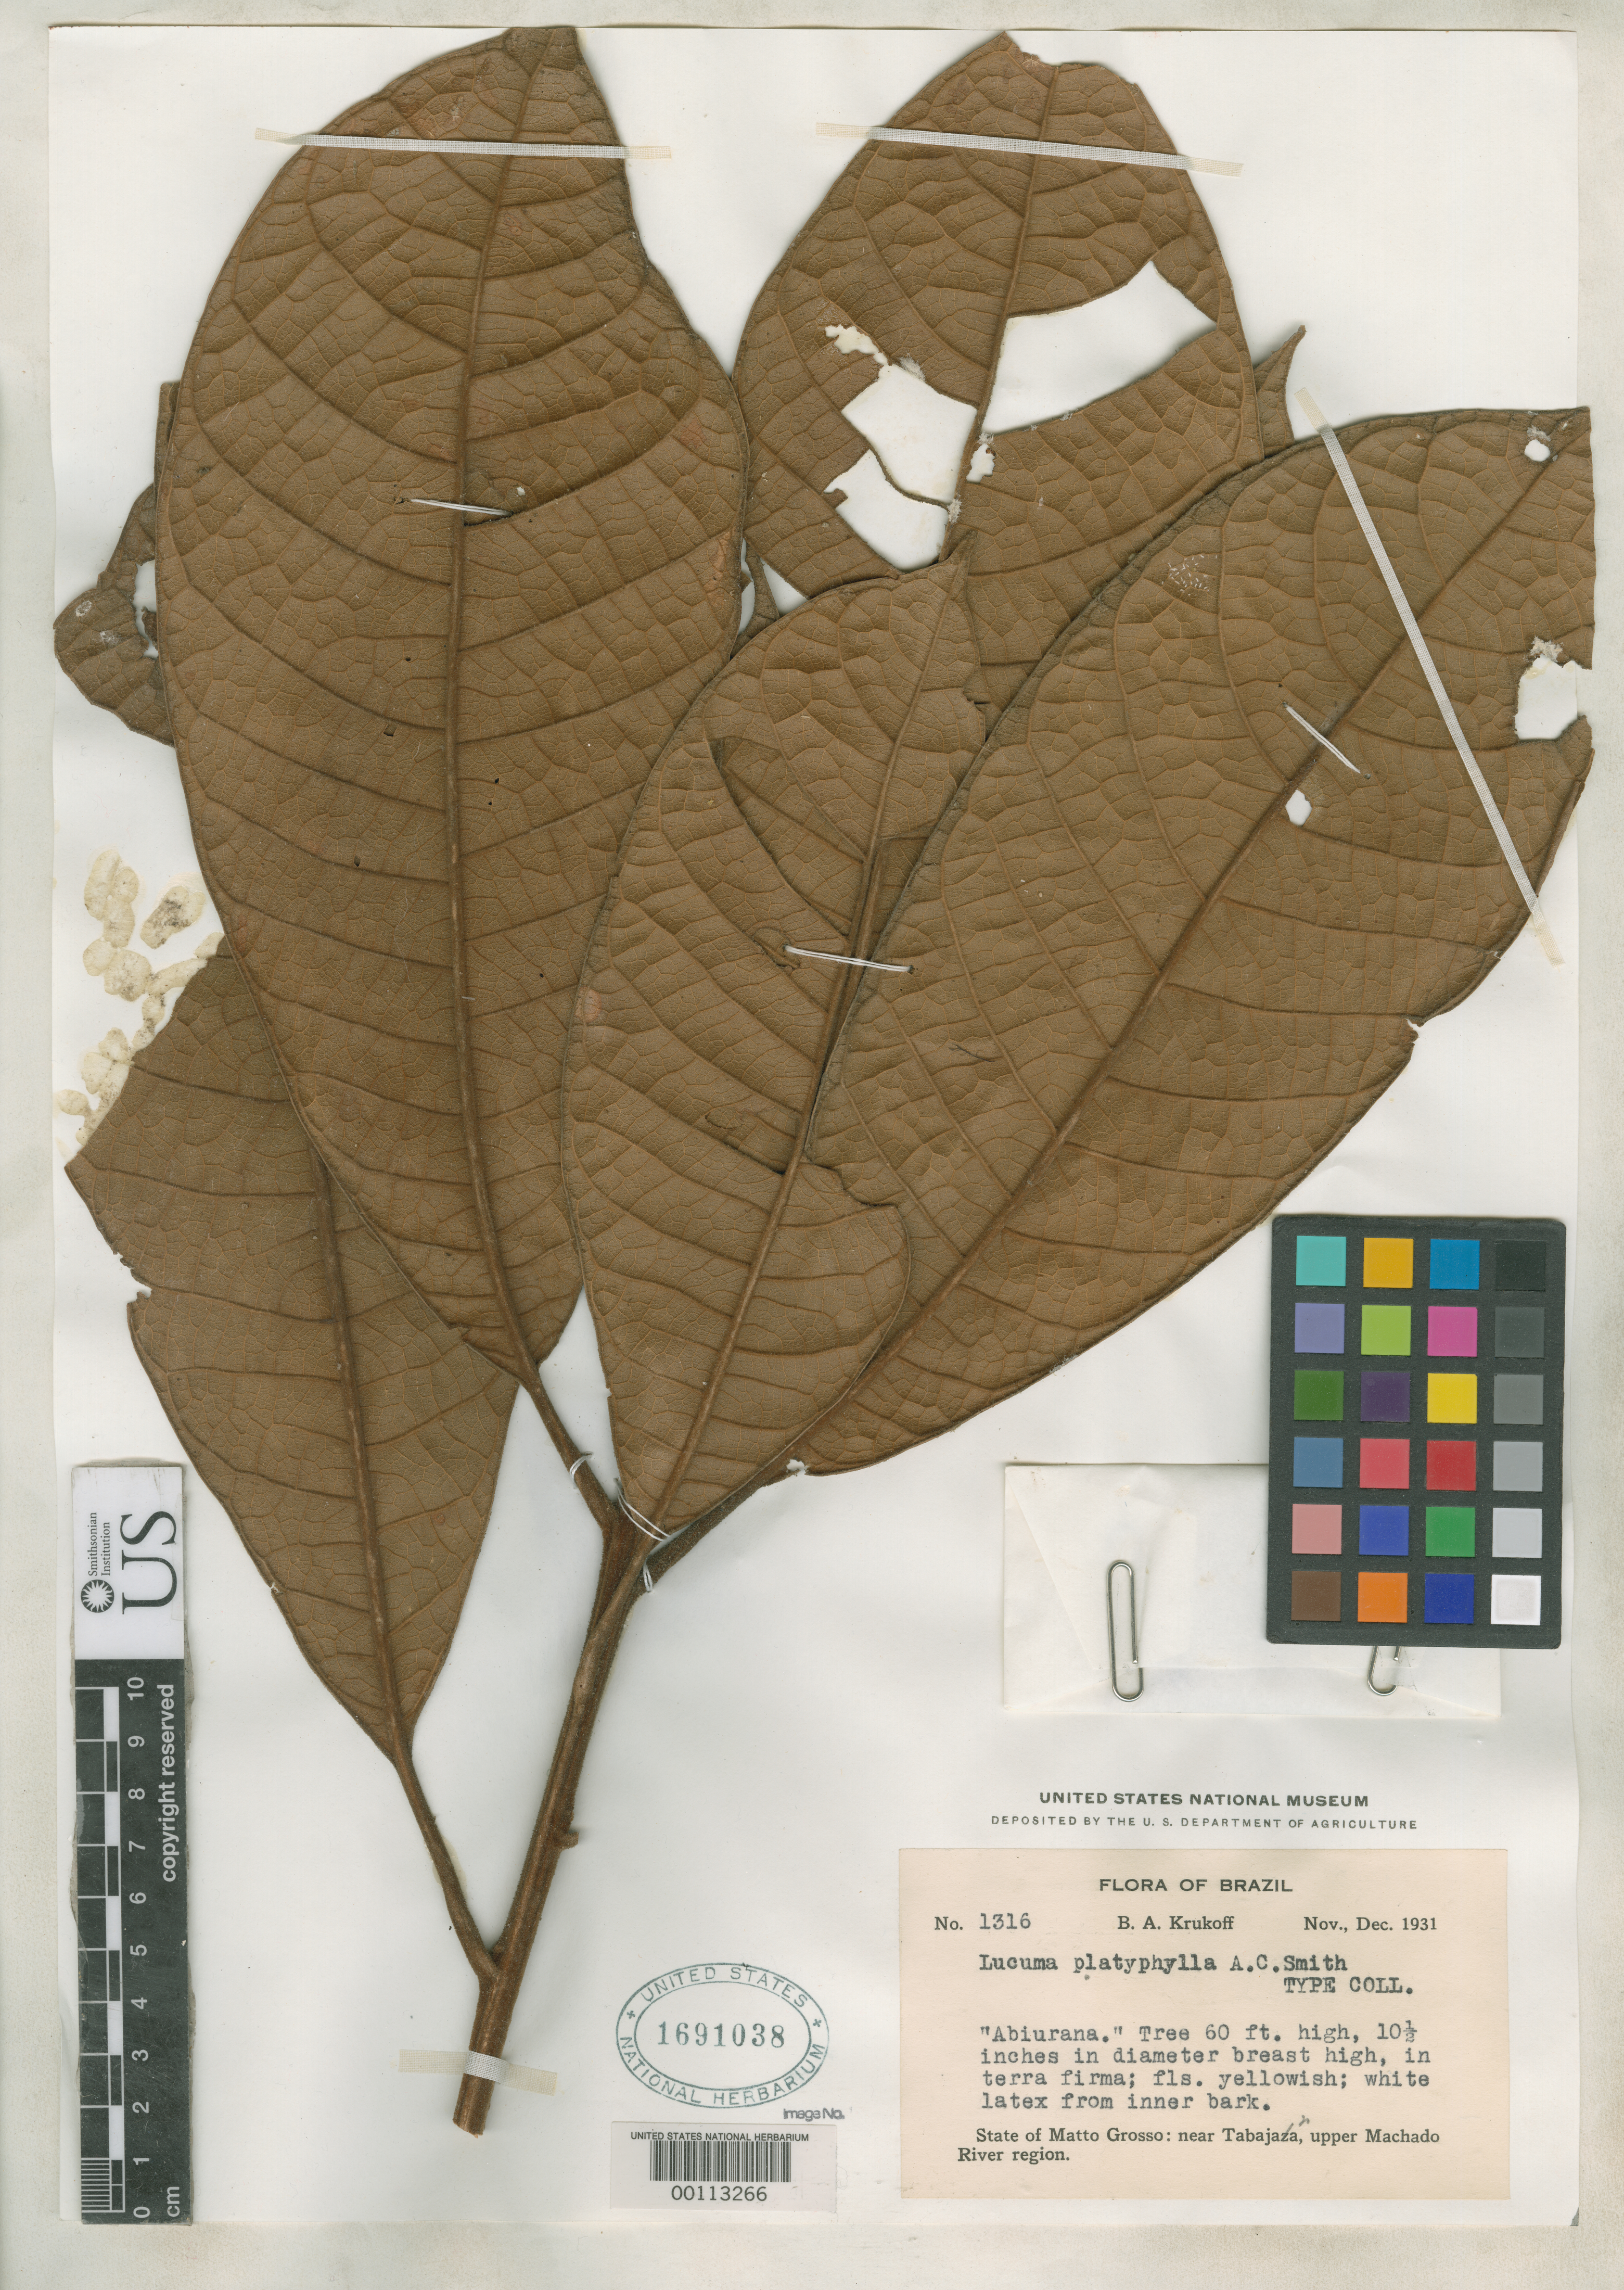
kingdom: Plantae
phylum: Tracheophyta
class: Magnoliopsida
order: Ericales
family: Sapotaceae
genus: Lucuma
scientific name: Lucuma platyphylla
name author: A.C. Sm.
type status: Isotype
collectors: B. A. Krukoff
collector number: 1316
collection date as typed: Nov 1931 to -- Dec 1931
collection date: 1931-11/1931-12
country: Brazil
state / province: Mato Grosso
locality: Near Tabajara, upper Machado River region.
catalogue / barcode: US 1691038